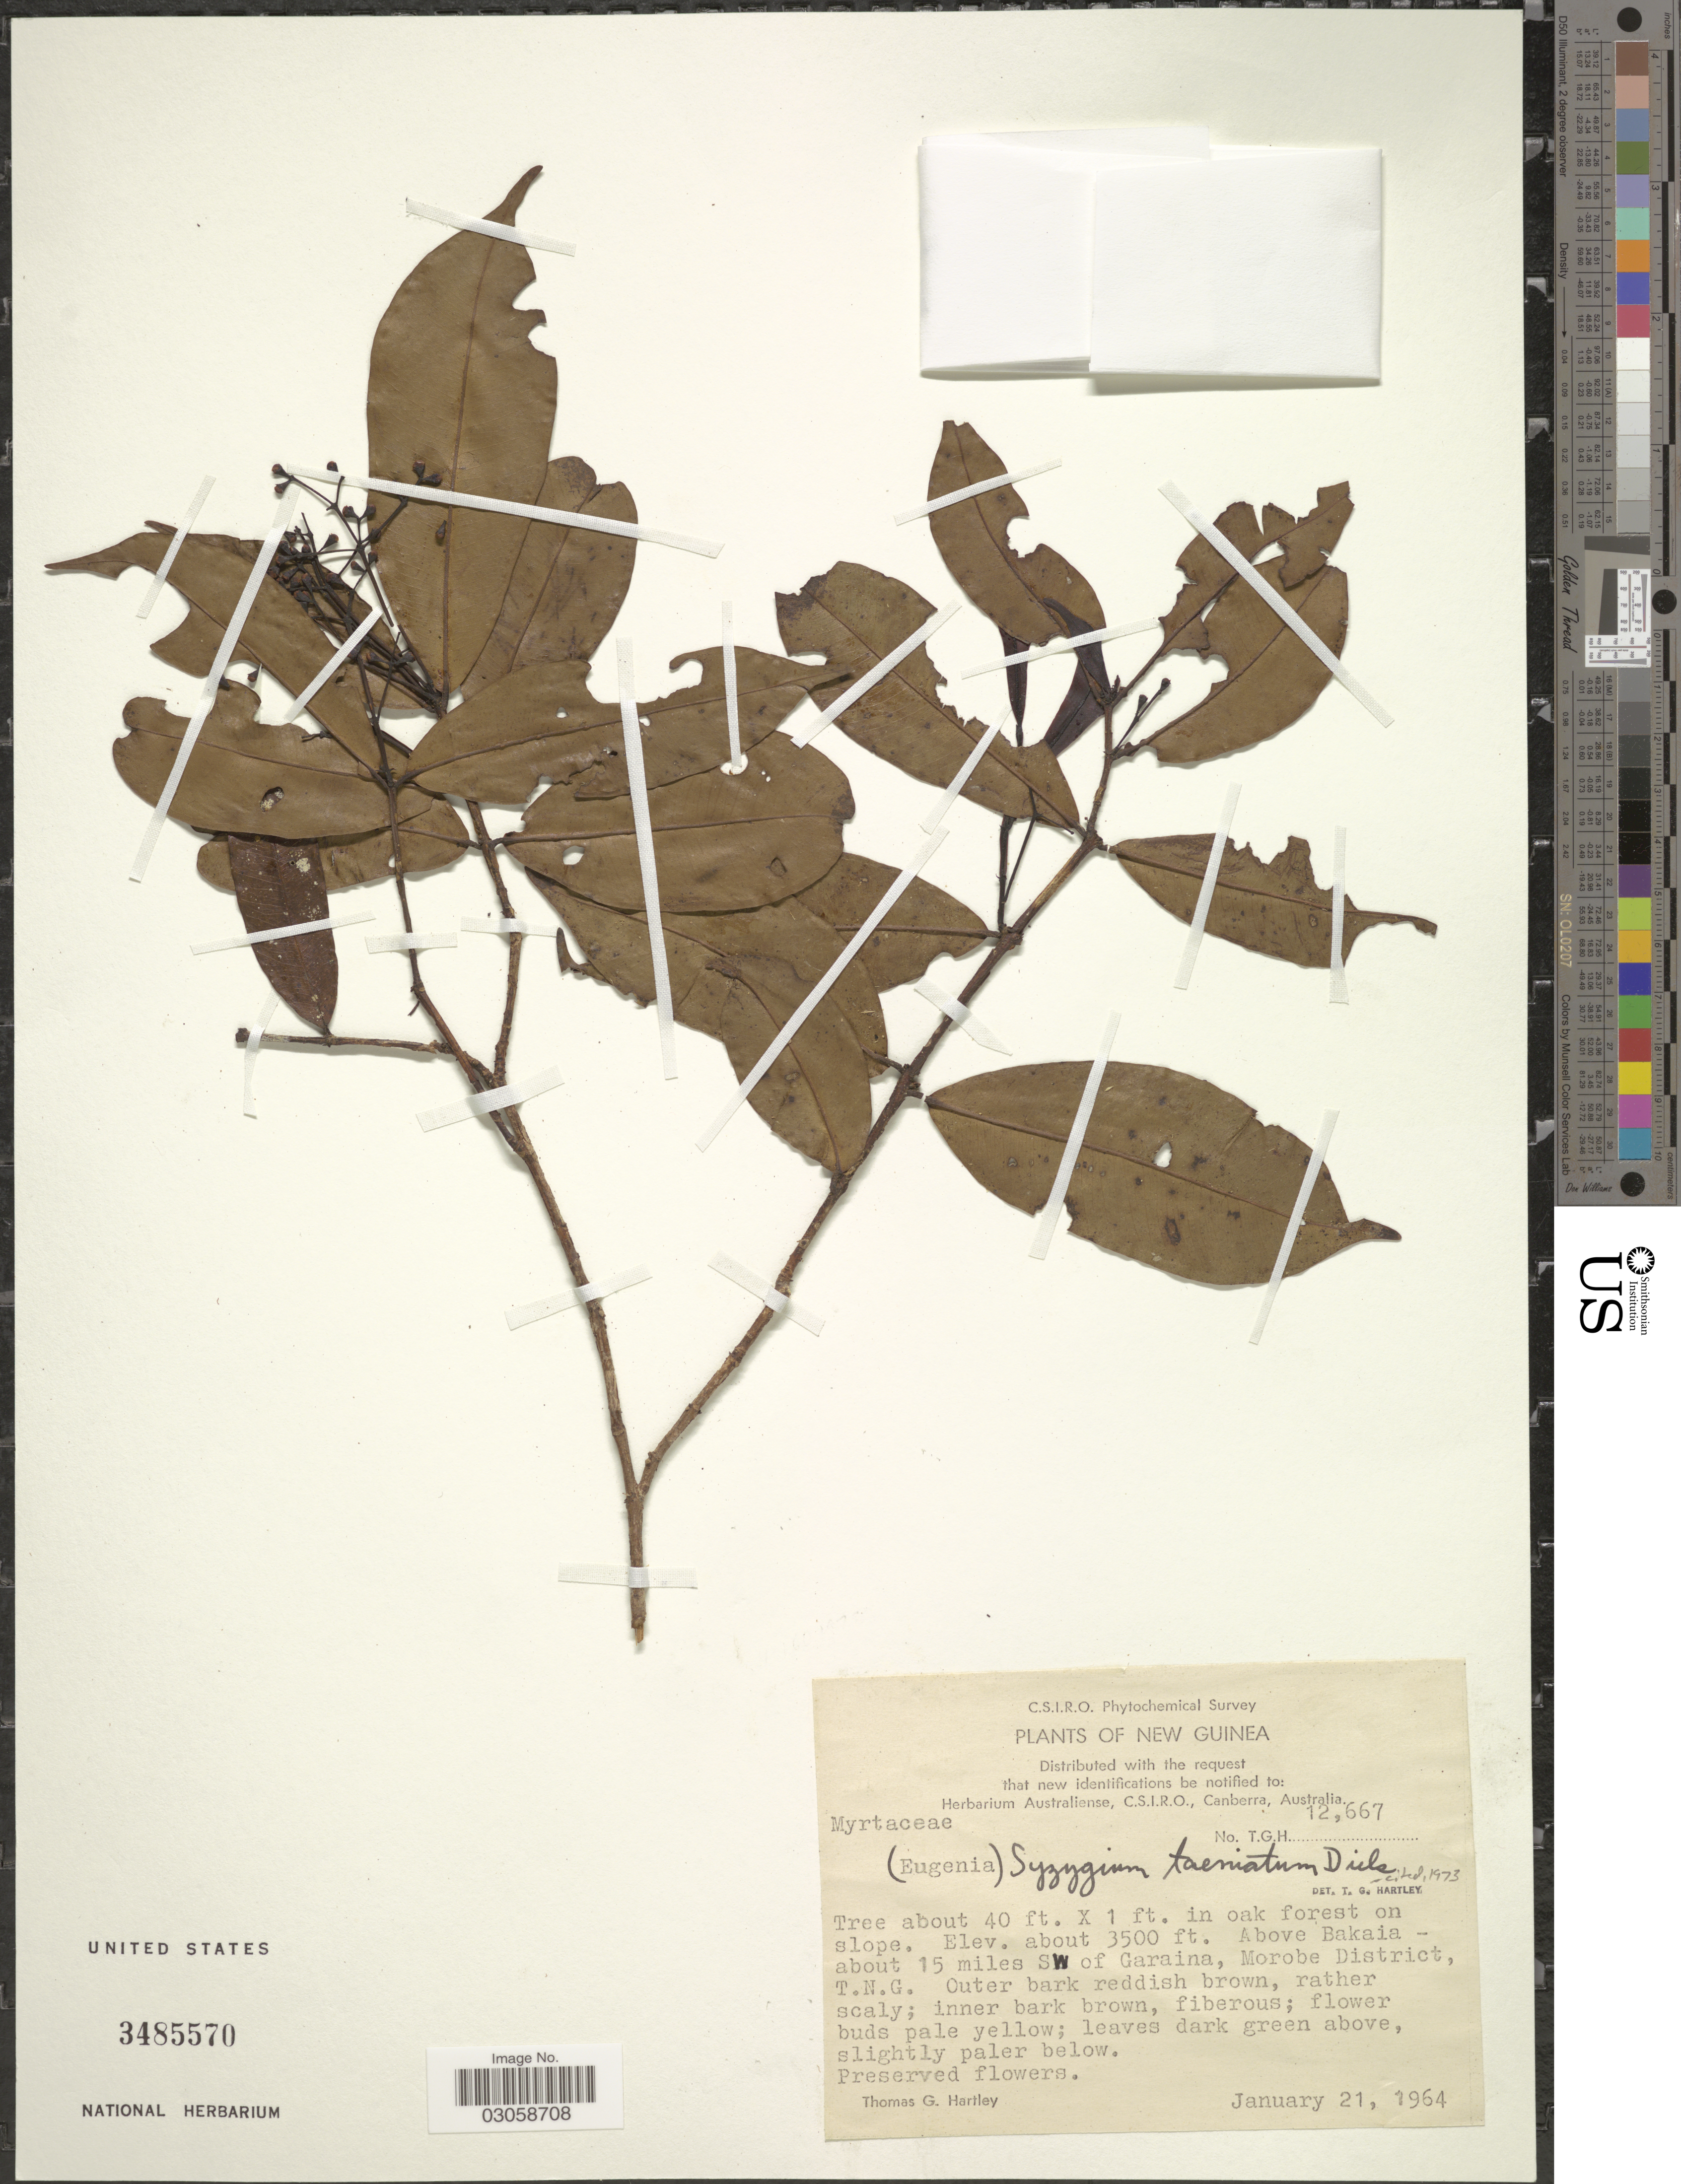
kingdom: Plantae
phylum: Tracheophyta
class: Magnoliopsida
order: Myrtales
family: Myrtaceae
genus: Syzygium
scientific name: Syzygium taeniatum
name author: Diels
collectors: T. G. Hartley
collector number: T.G.H. 12667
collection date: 1964-01-21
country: Papua New Guinea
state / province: Morobe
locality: New Guinea. In oak forest on slope. Above Bakaia - about 15 miles SW of Garaina, Morobe District, T.N.G.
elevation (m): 1067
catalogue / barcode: US 3485570